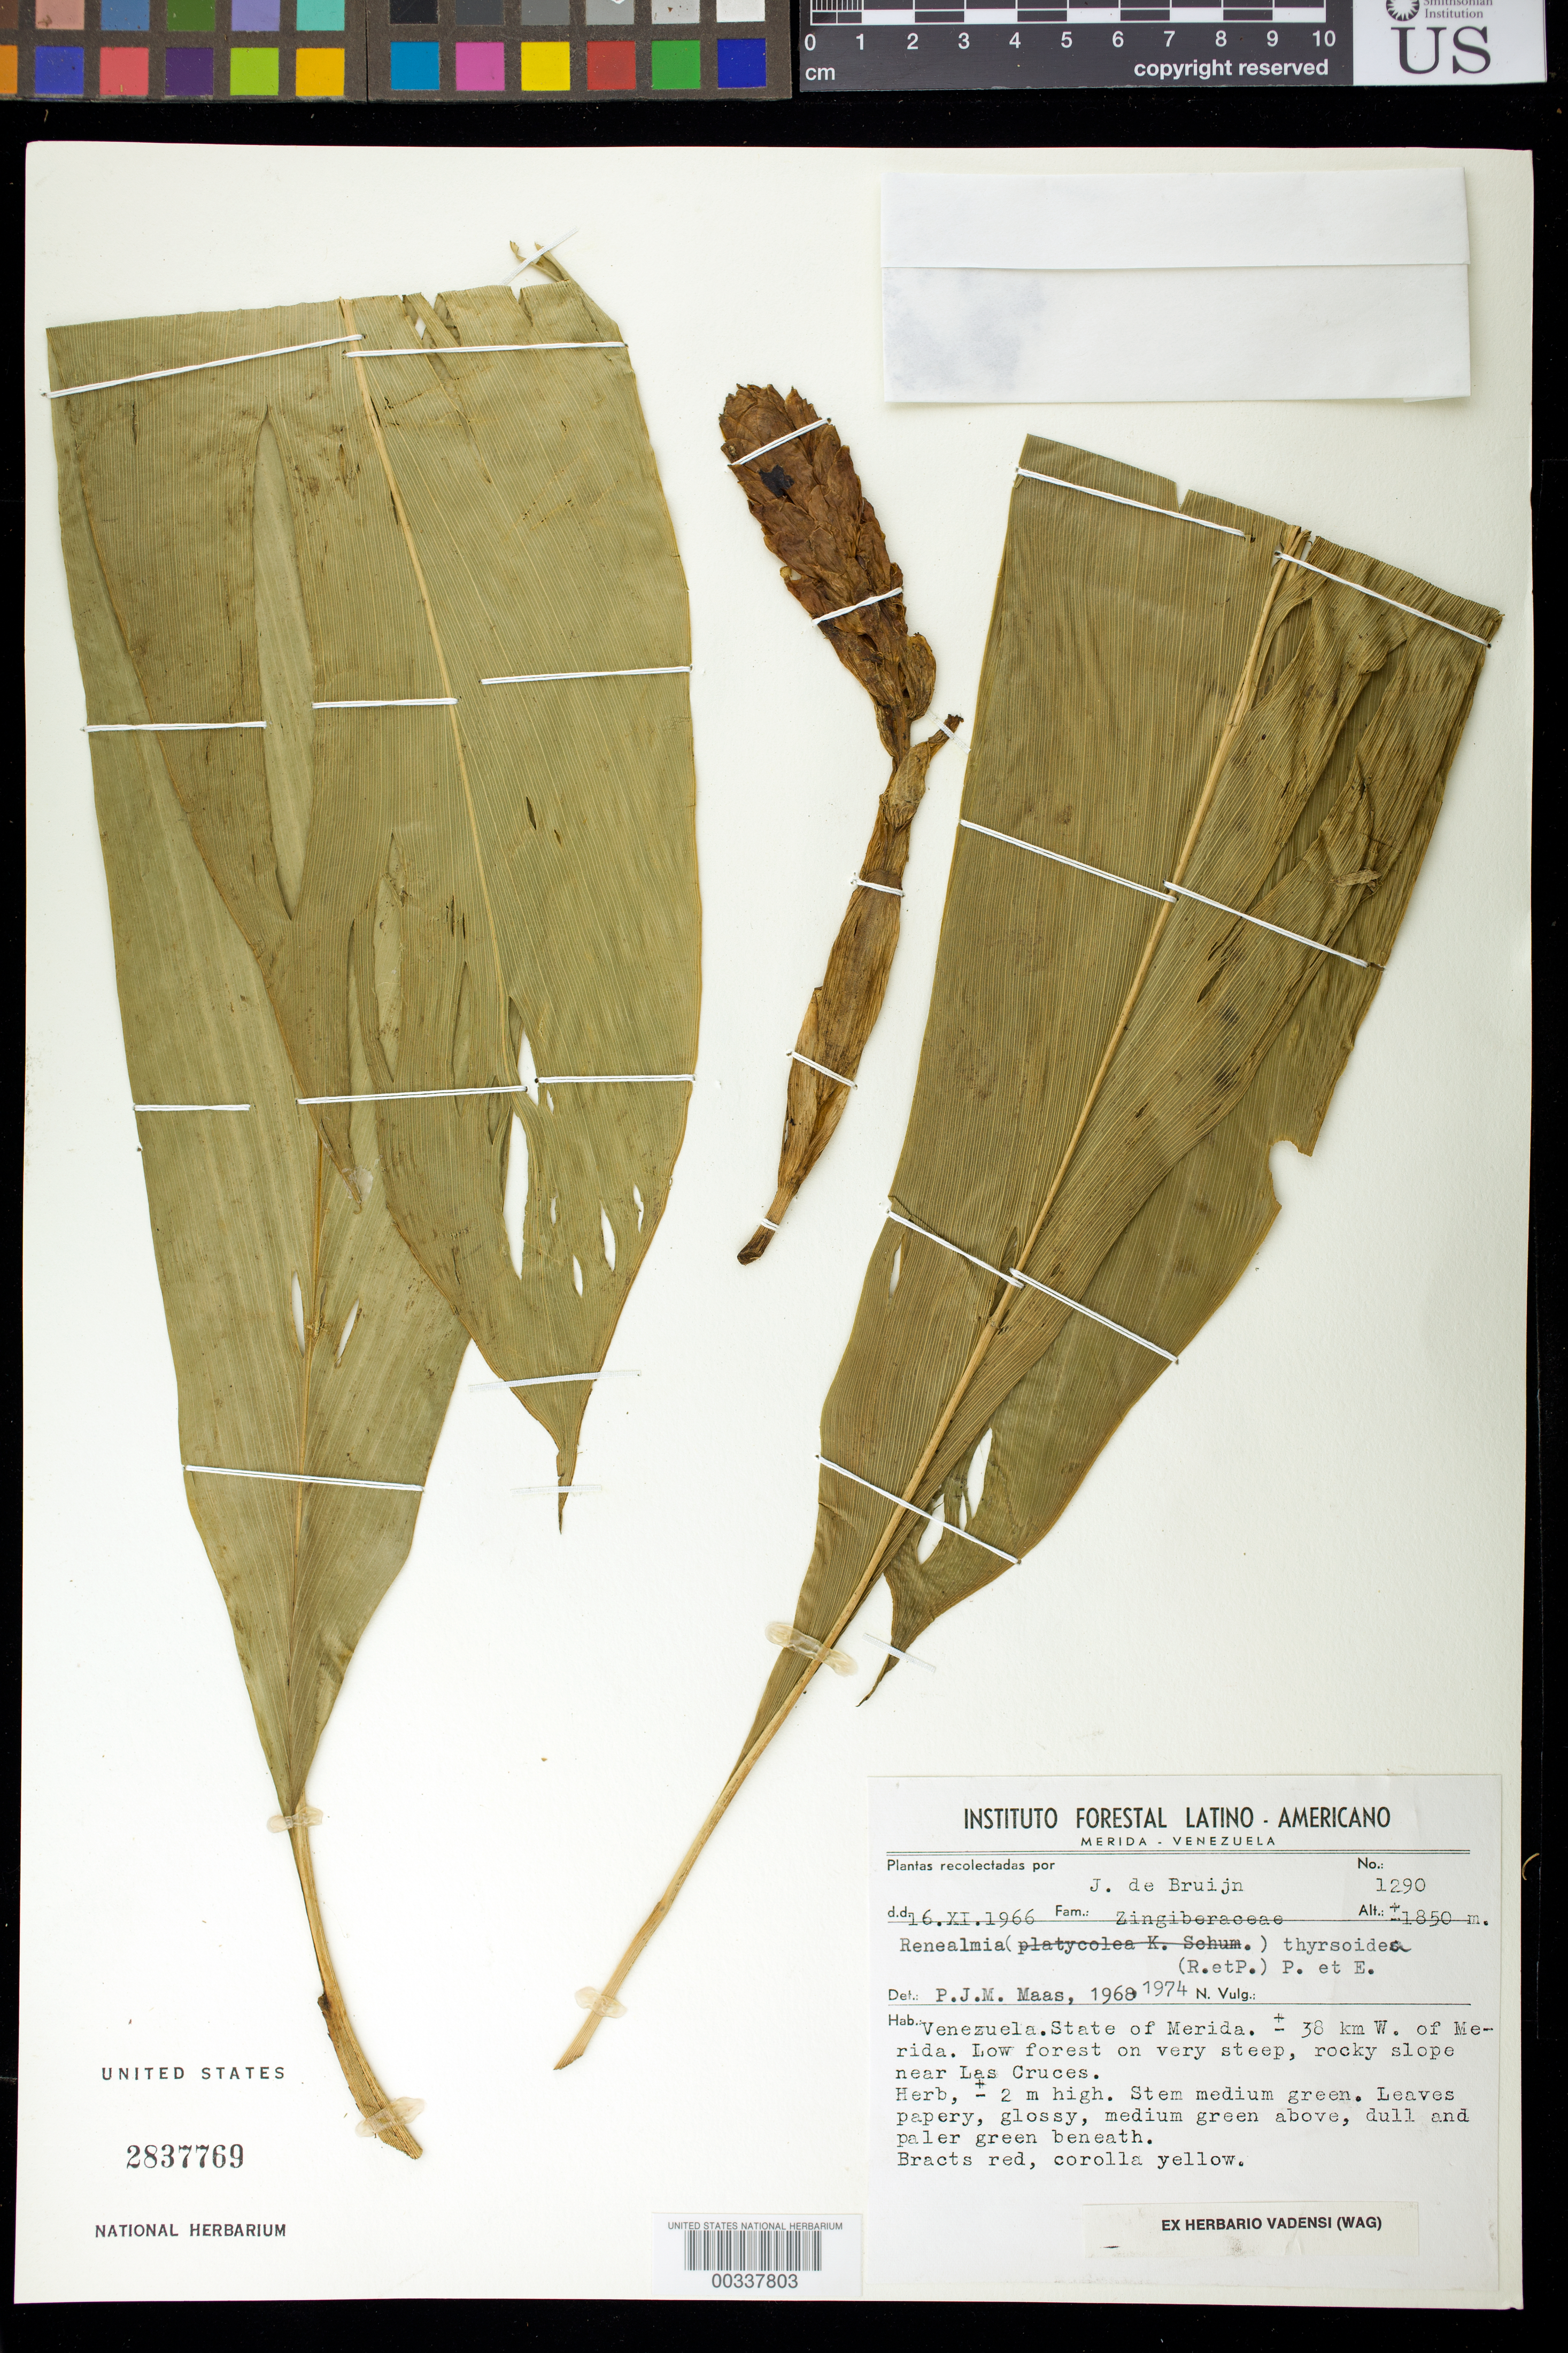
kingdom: Plantae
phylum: Tracheophyta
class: Liliopsida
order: Zingiberales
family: Zingiberaceae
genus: Renealmia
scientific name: Renealmia thyrsoidea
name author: (Ruiz & Pav.) Poepp. & Endl.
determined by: Maas, Paul J. M.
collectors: J. Bruijn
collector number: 1290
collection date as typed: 16 Nov 1966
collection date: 1966-11-16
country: Venezuela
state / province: Mérida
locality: +/- 38 km w of merida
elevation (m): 1850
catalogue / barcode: US 2837769